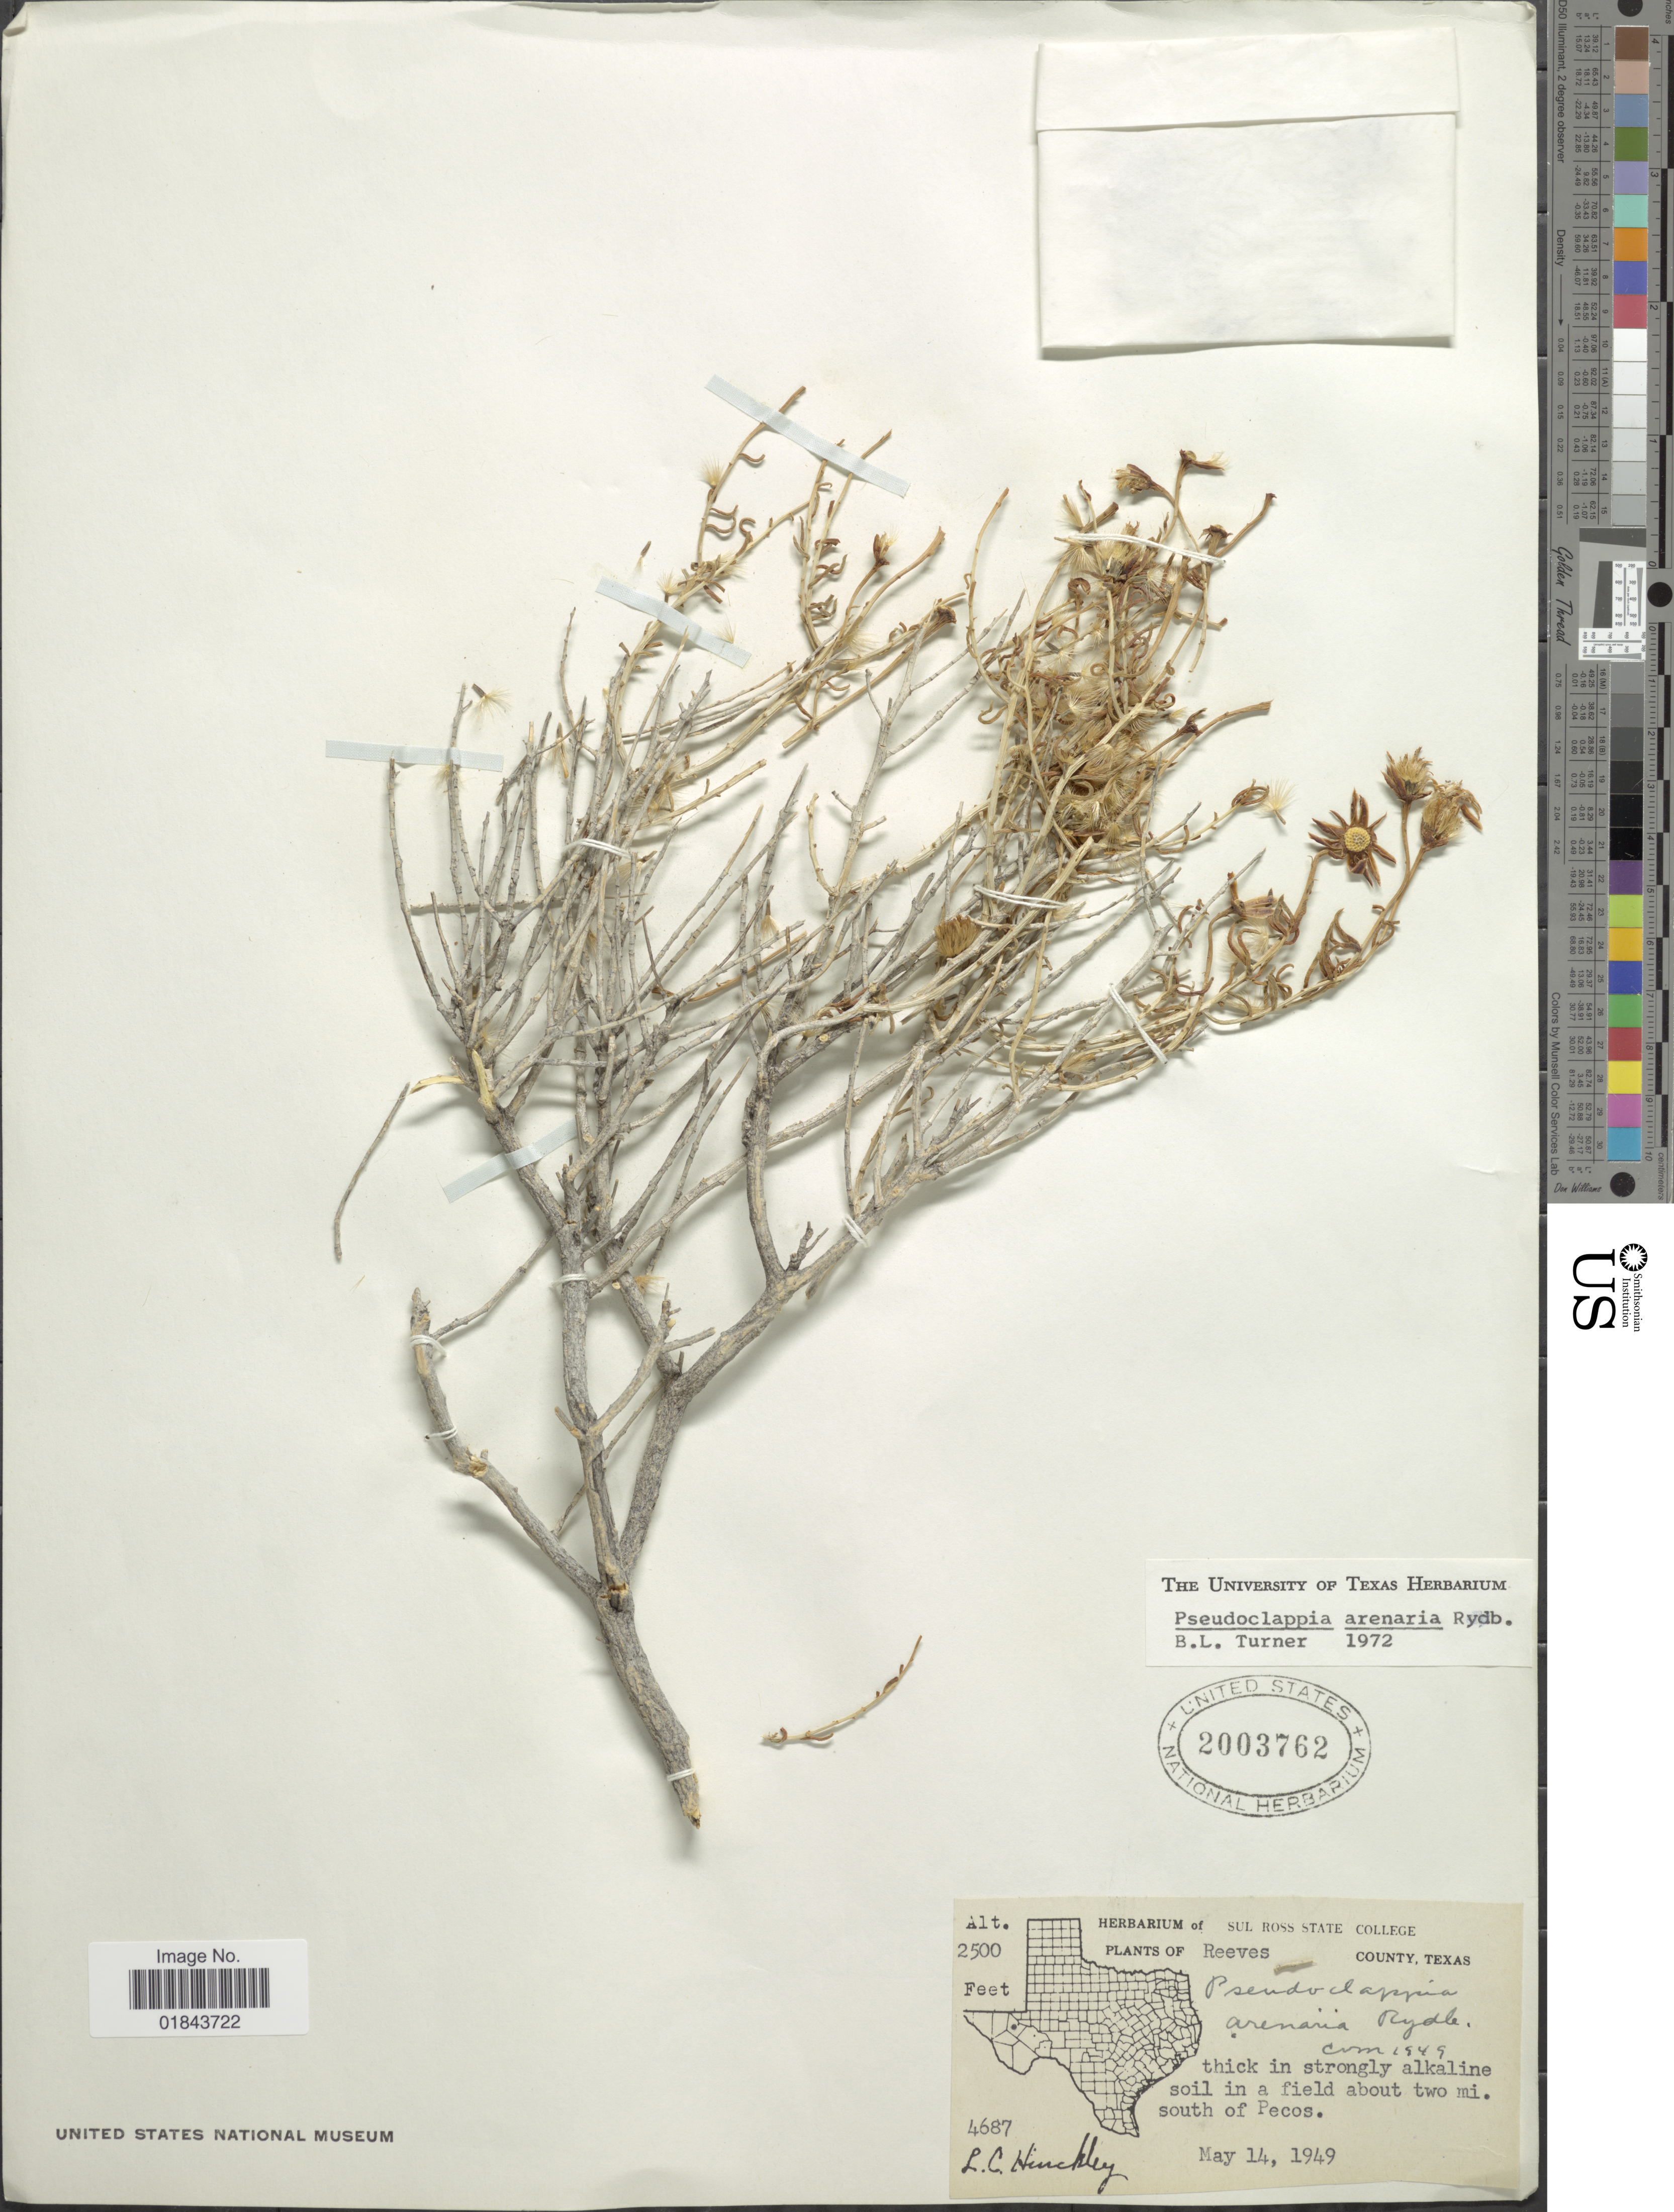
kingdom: Plantae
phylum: Tracheophyta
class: Magnoliopsida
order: Asterales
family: Asteraceae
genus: Pseudoclappia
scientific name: Pseudoclappia arenaria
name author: Rydb.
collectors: L. Hinckley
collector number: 4687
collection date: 1949-05-14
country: United States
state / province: Texas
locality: Reeves County, Texas. Thick in strongly alkaline soil in a field about two mi. south of Pecos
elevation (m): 762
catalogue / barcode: US 2003762